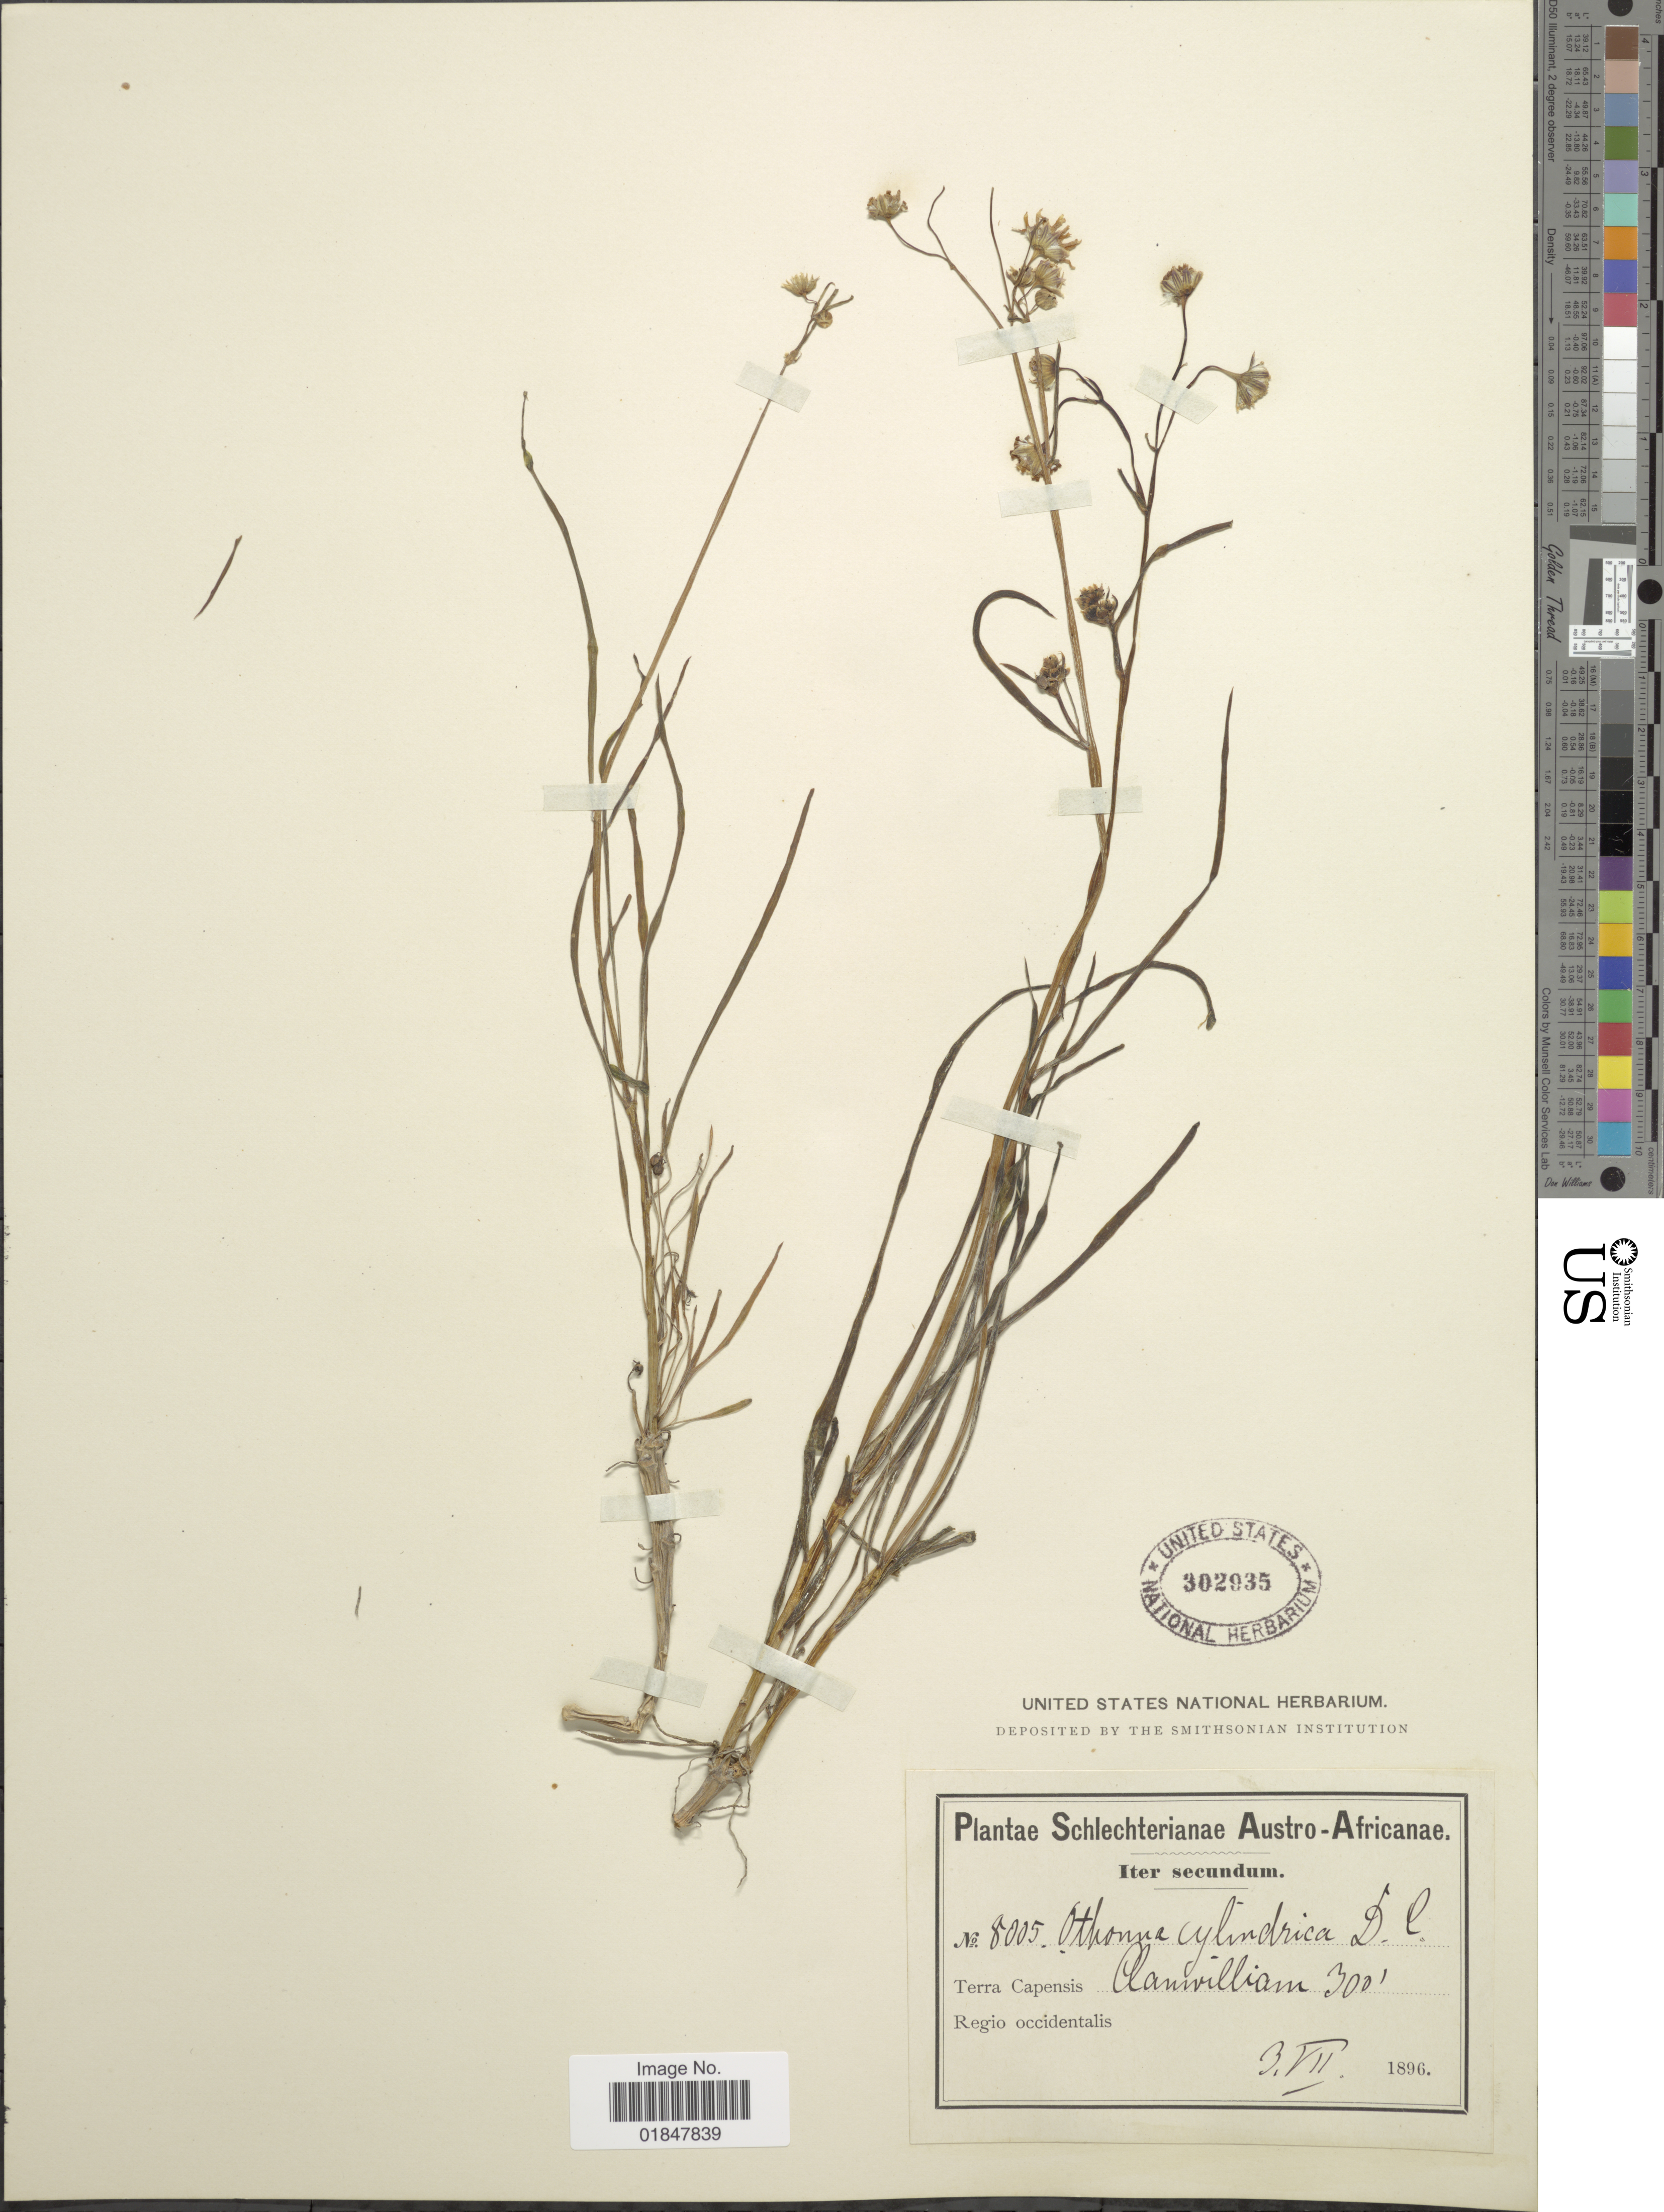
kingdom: Plantae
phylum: Tracheophyta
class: Magnoliopsida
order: Asterales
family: Asteraceae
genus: Othonna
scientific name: Othonna cylindrica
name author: (Lam.) DC.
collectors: Schlechter, --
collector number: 8005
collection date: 1896-07-03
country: South Africa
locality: Austro-Africanae, Terra Capensis, Clanwilliam Regio occidentalis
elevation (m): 91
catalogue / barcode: US 302935